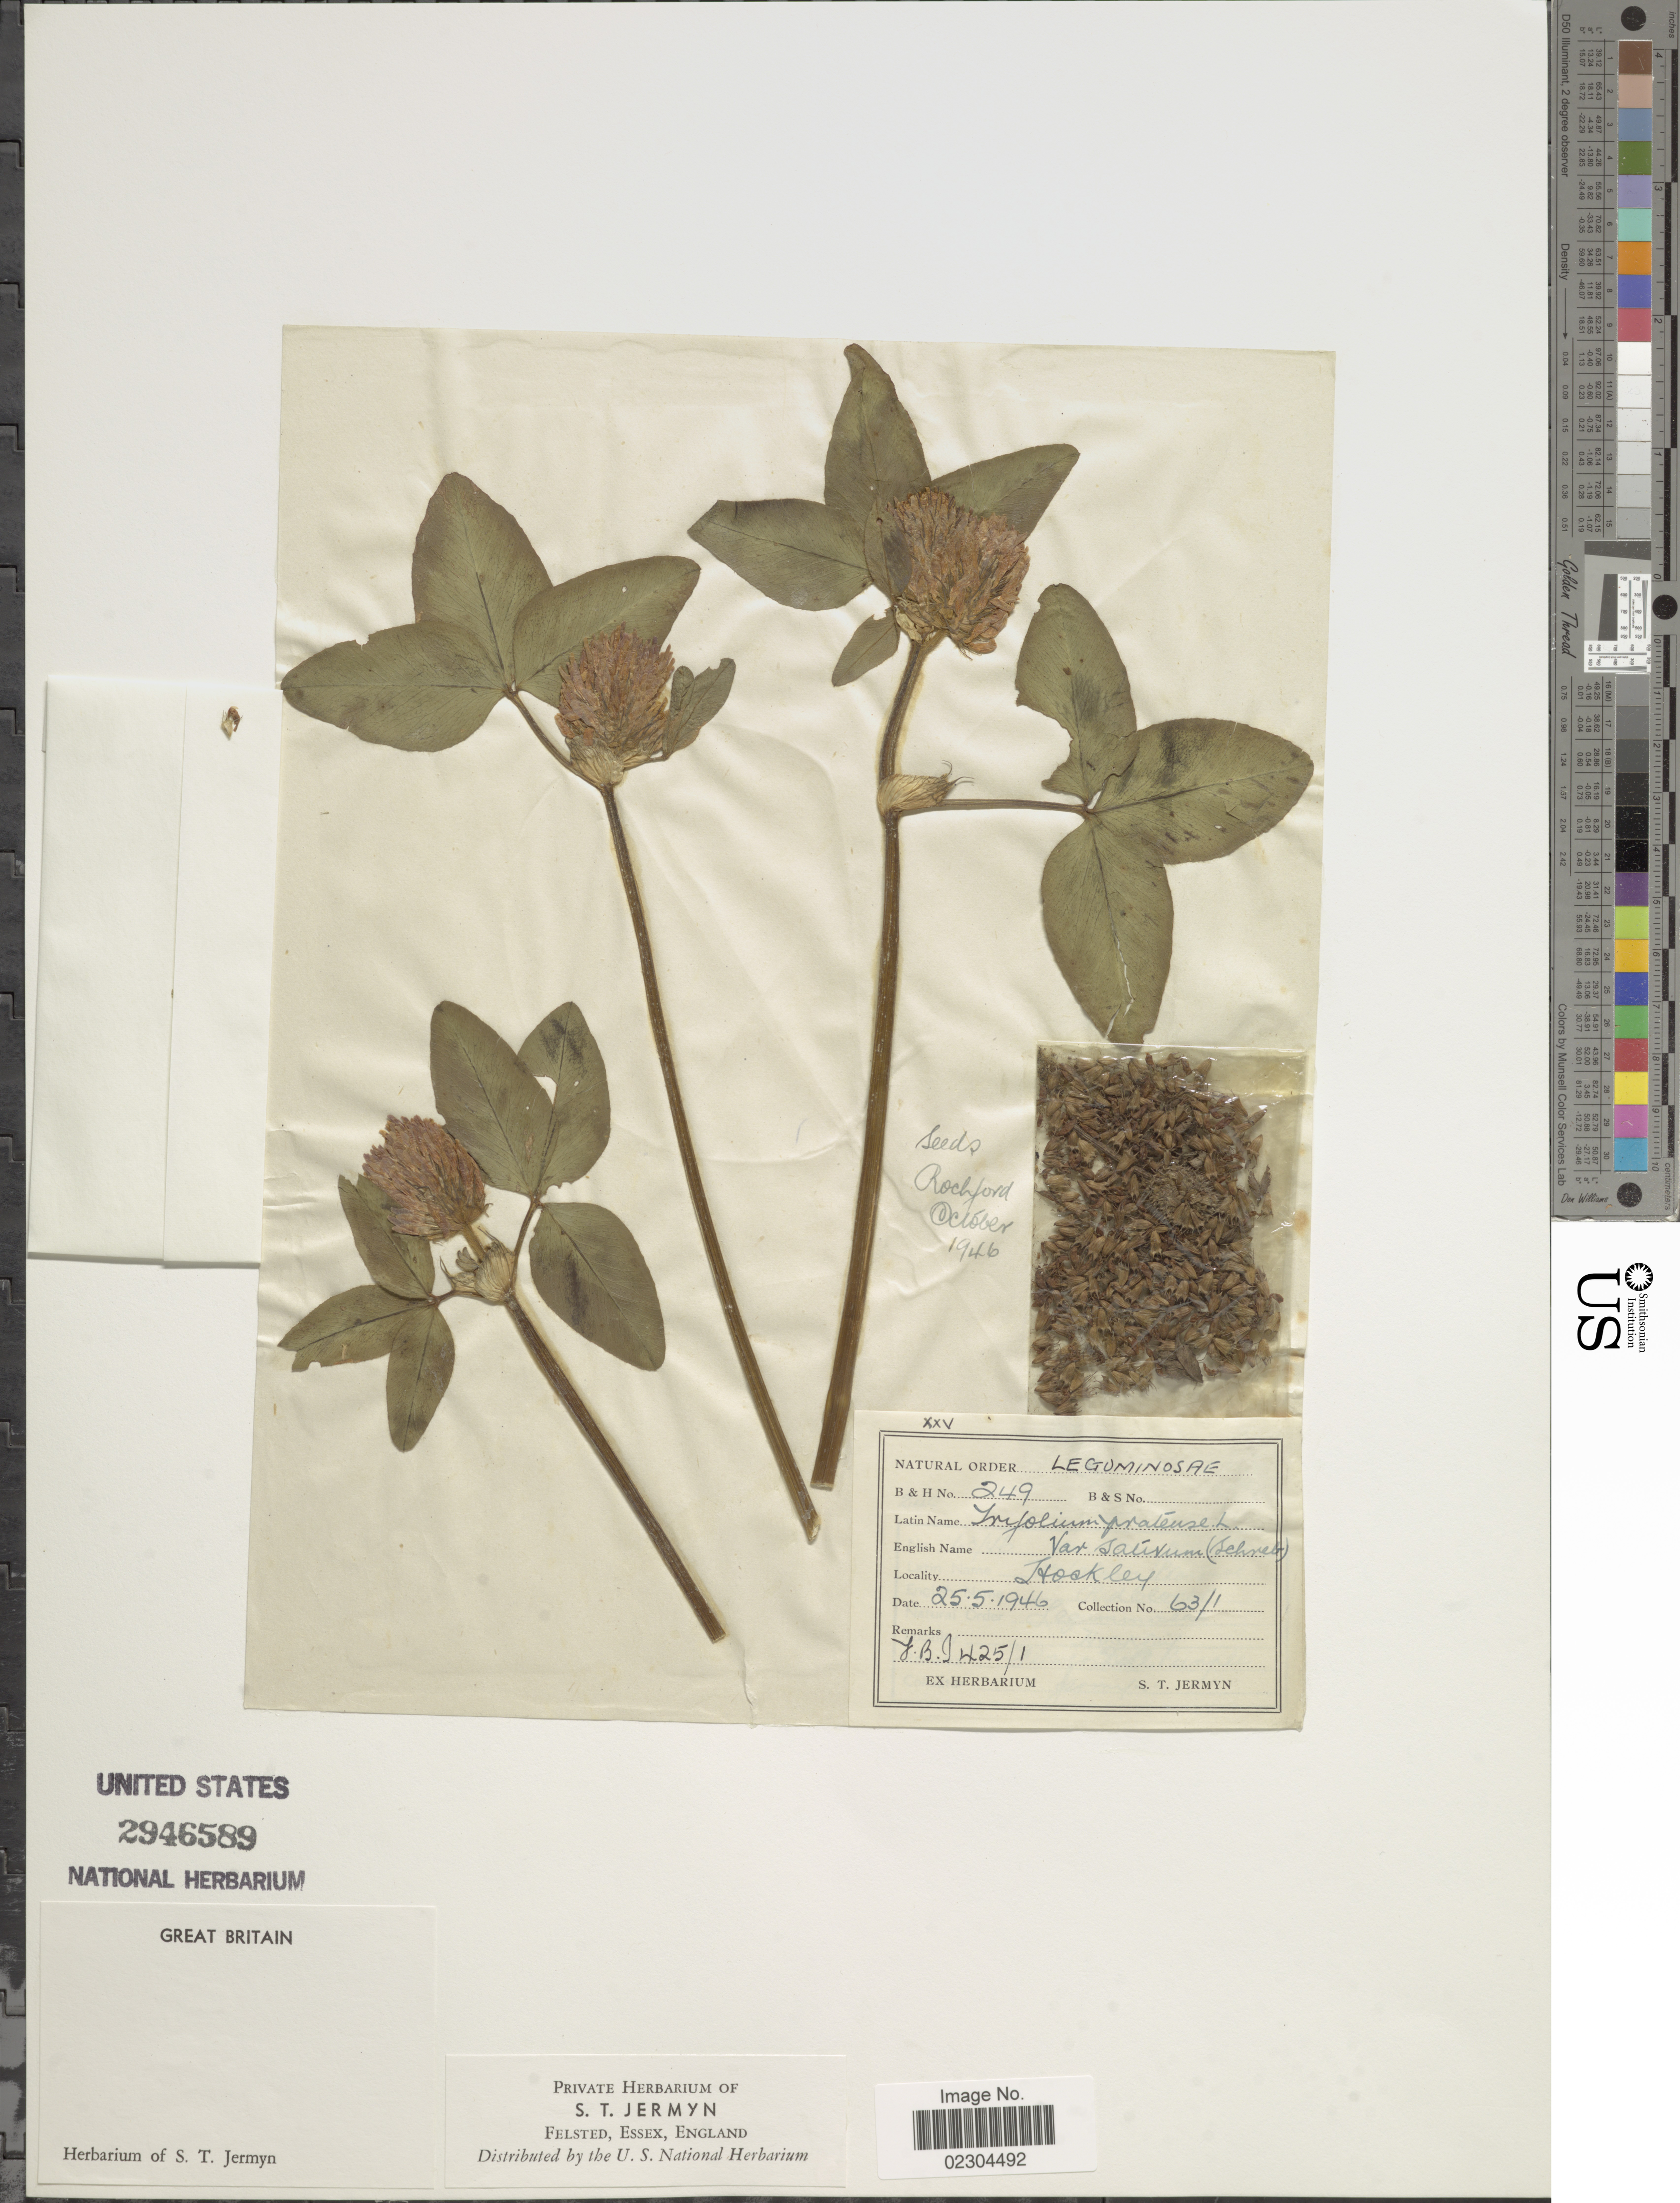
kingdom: Plantae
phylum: Tracheophyta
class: Magnoliopsida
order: Fabales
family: Fabaceae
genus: Trifolium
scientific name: Trifolium pratense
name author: L.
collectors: S. Jermyn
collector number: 63/1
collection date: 1946-05-25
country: United Kingdom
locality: Great Britain, Hookley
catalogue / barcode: US 2946589